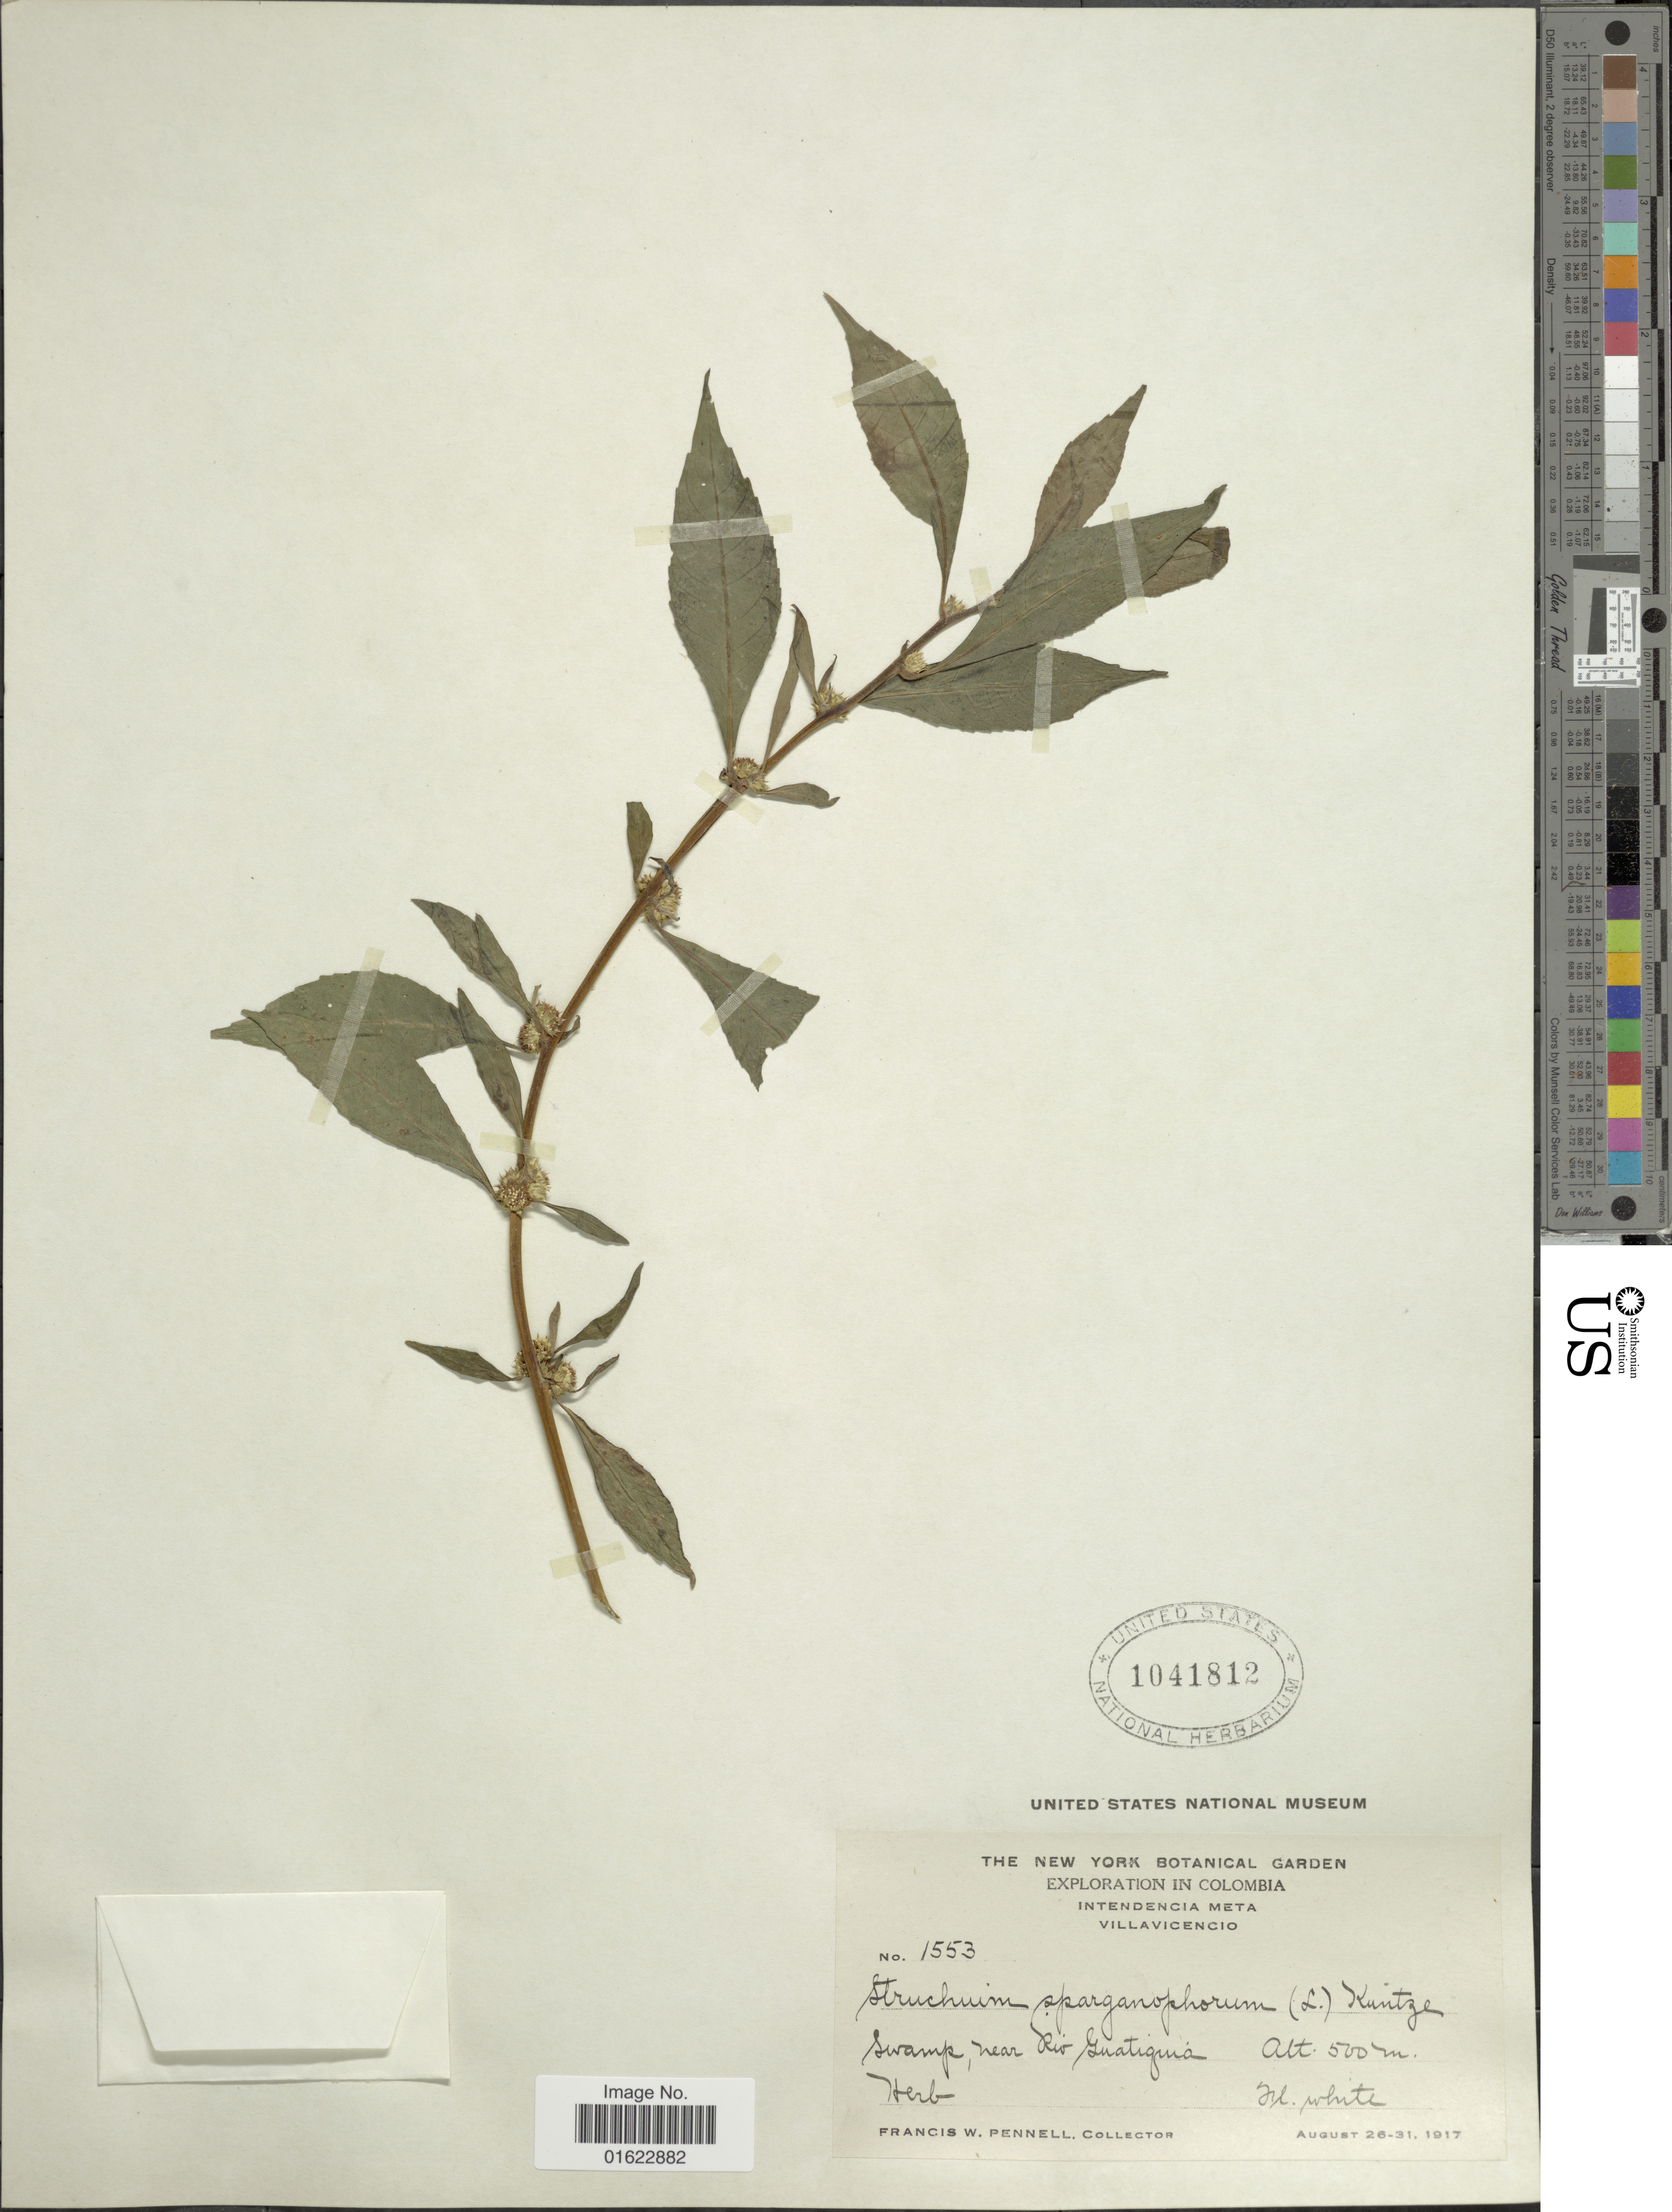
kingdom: Plantae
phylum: Tracheophyta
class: Magnoliopsida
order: Asterales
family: Asteraceae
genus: Struchium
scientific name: Struchium sparganophorum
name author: (L.) Kuntze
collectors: F. W. Pennell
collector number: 1553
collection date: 1917-08-26/1917-08-31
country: Colombia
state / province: Meta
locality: Intendencia Meta. Villavicencio. Swamp, near Rio Guatiquia.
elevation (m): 500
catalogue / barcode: US 1041812